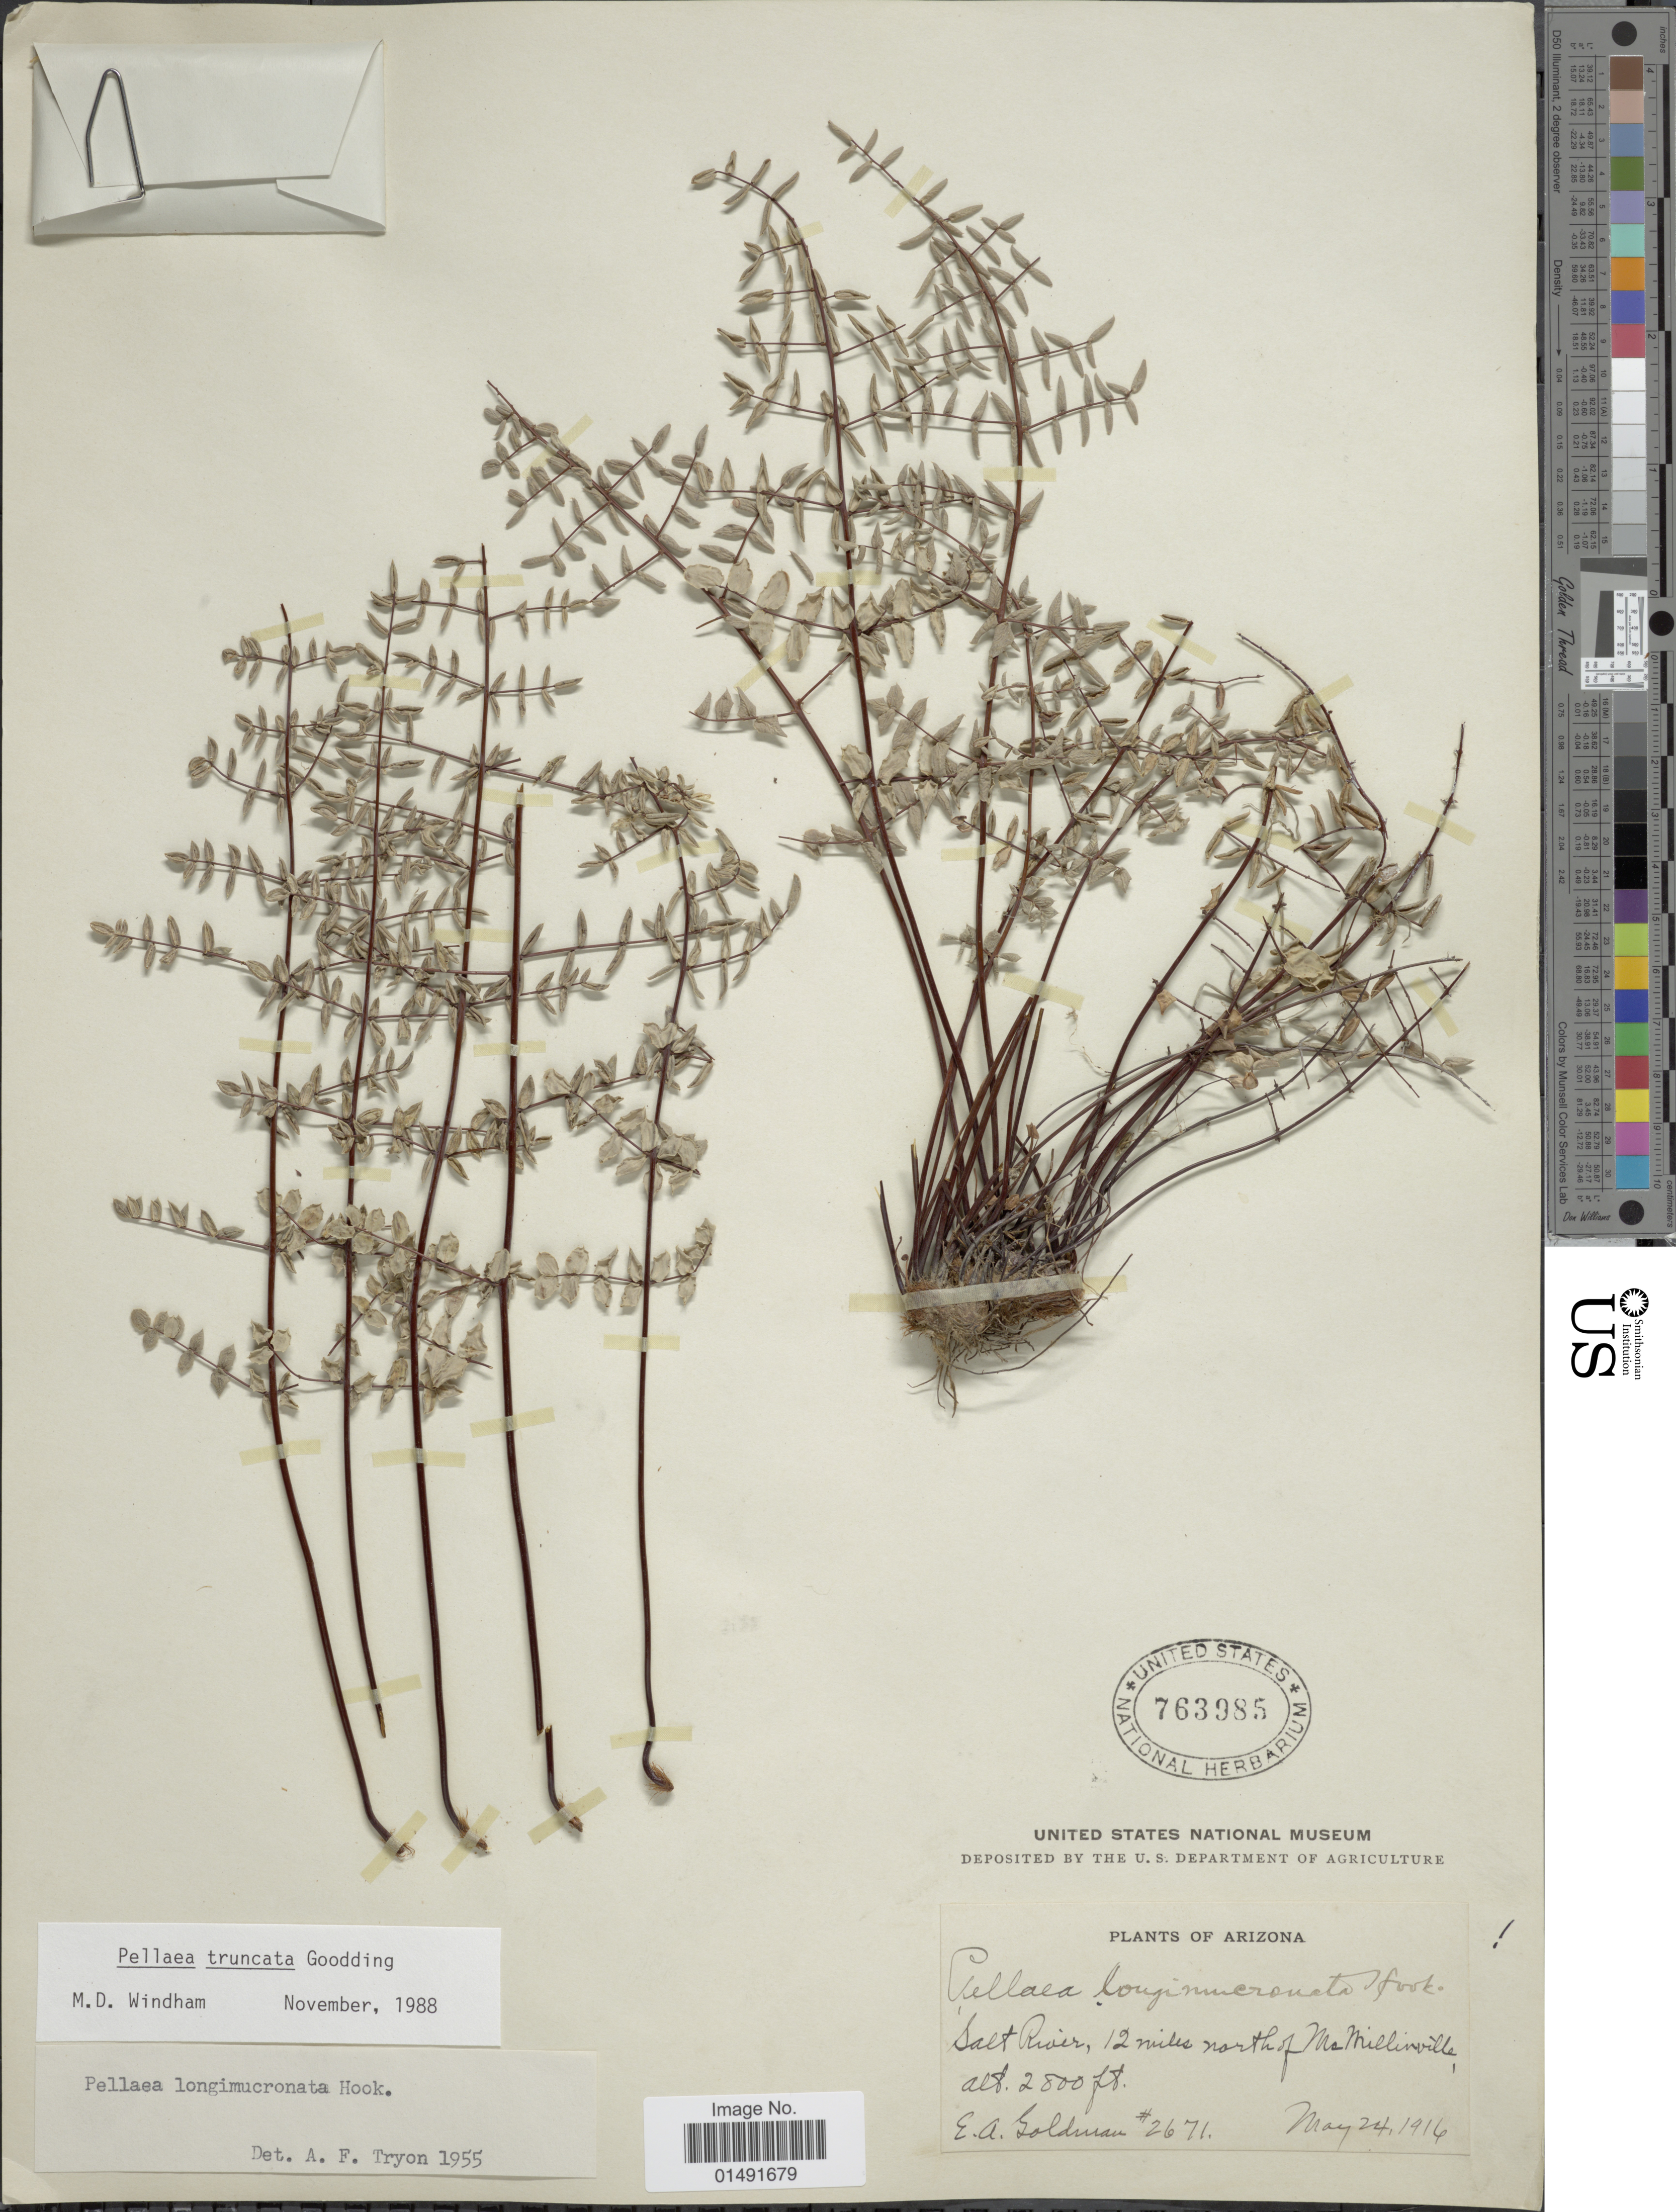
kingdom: Plantae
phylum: Tracheophyta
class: Polypodiopsida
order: Polypodiales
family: Pteridaceae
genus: Pellaea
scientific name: Pellaea truncata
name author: Goodd.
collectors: E. A. Goldman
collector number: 2671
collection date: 1916-05-24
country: United States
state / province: Arizona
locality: Salt River, 12 miles north of McMillerville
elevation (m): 853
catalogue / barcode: US 763985